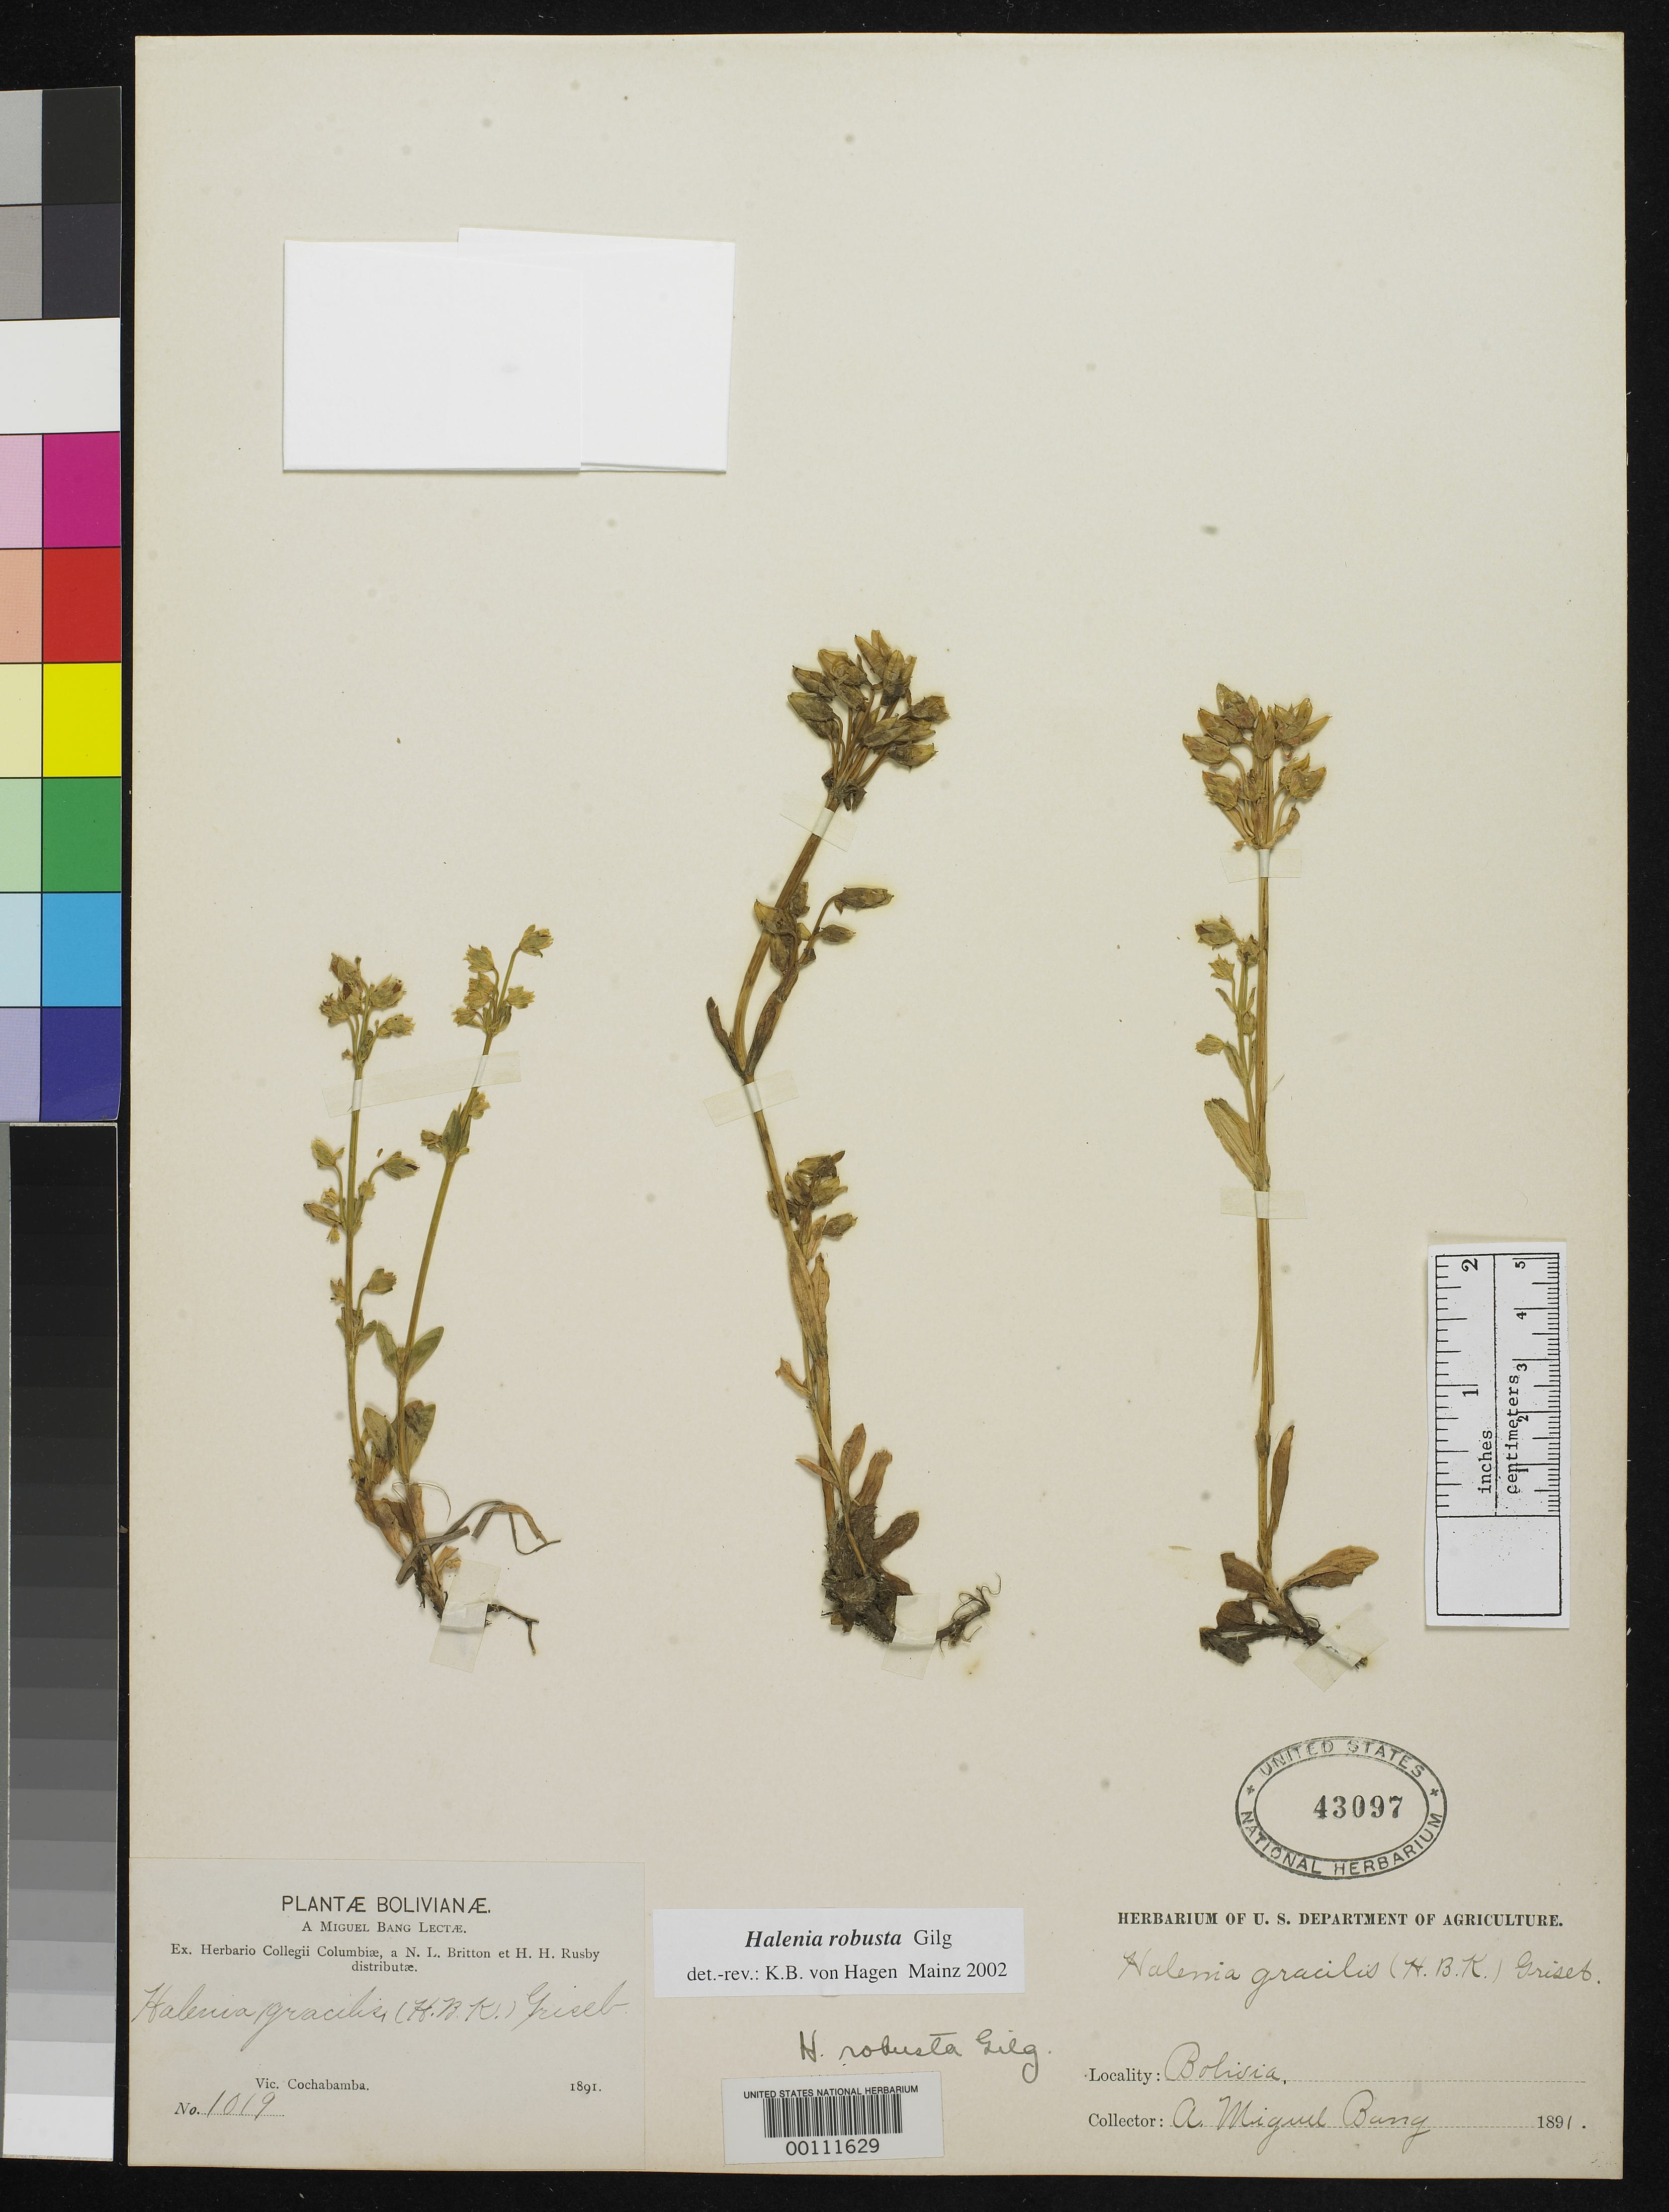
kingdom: Plantae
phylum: Tracheophyta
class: Magnoliopsida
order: Gentianales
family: Gentianaceae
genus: Halenia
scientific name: Halenia robusta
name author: Gilg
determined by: Hagen, K. B. von, (MJG)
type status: Isotype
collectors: M. Bang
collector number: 1019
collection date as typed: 1891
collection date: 1891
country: Bolivia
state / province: Cochabamba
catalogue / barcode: US 40397